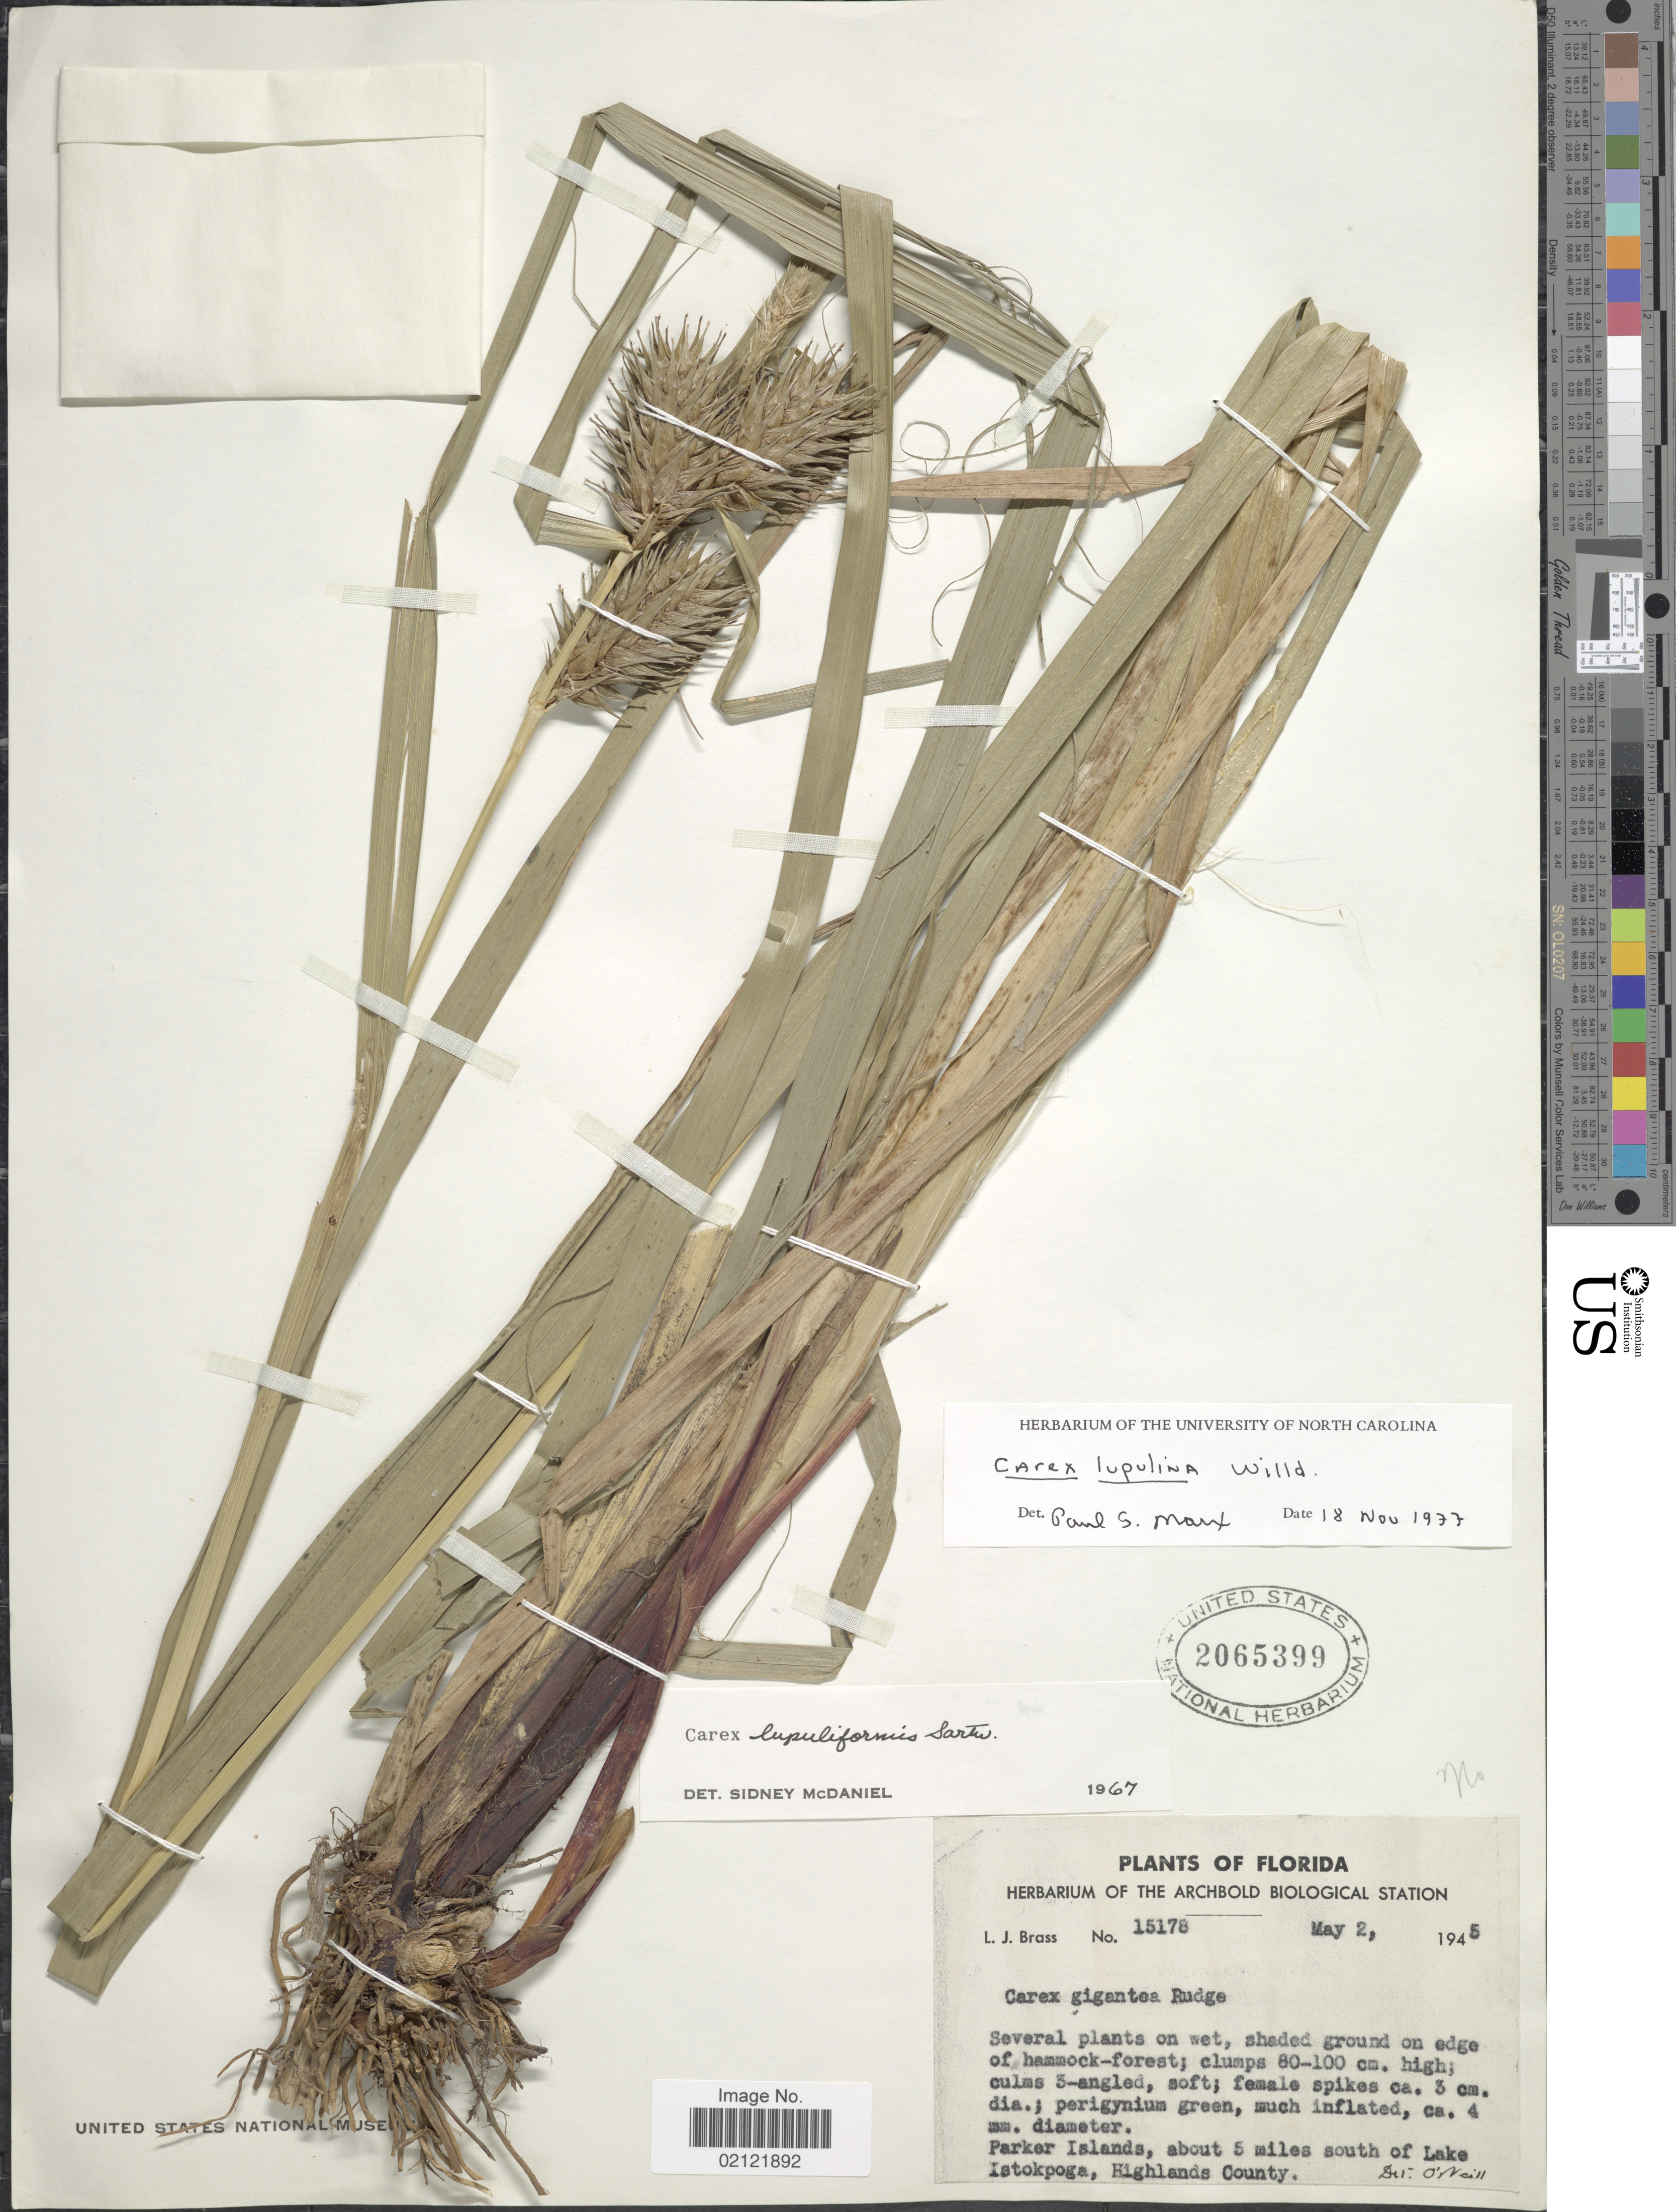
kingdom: Plantae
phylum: Tracheophyta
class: Liliopsida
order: Poales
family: Cyperaceae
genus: Carex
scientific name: Carex lupulina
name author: Muhl. ex Willd.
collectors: L. J. Brass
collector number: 15178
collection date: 1945-05-02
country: United States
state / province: Florida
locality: Parker Islands, about 5 miles south of Lake Istokpoga, Highlands County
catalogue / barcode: US 2065399